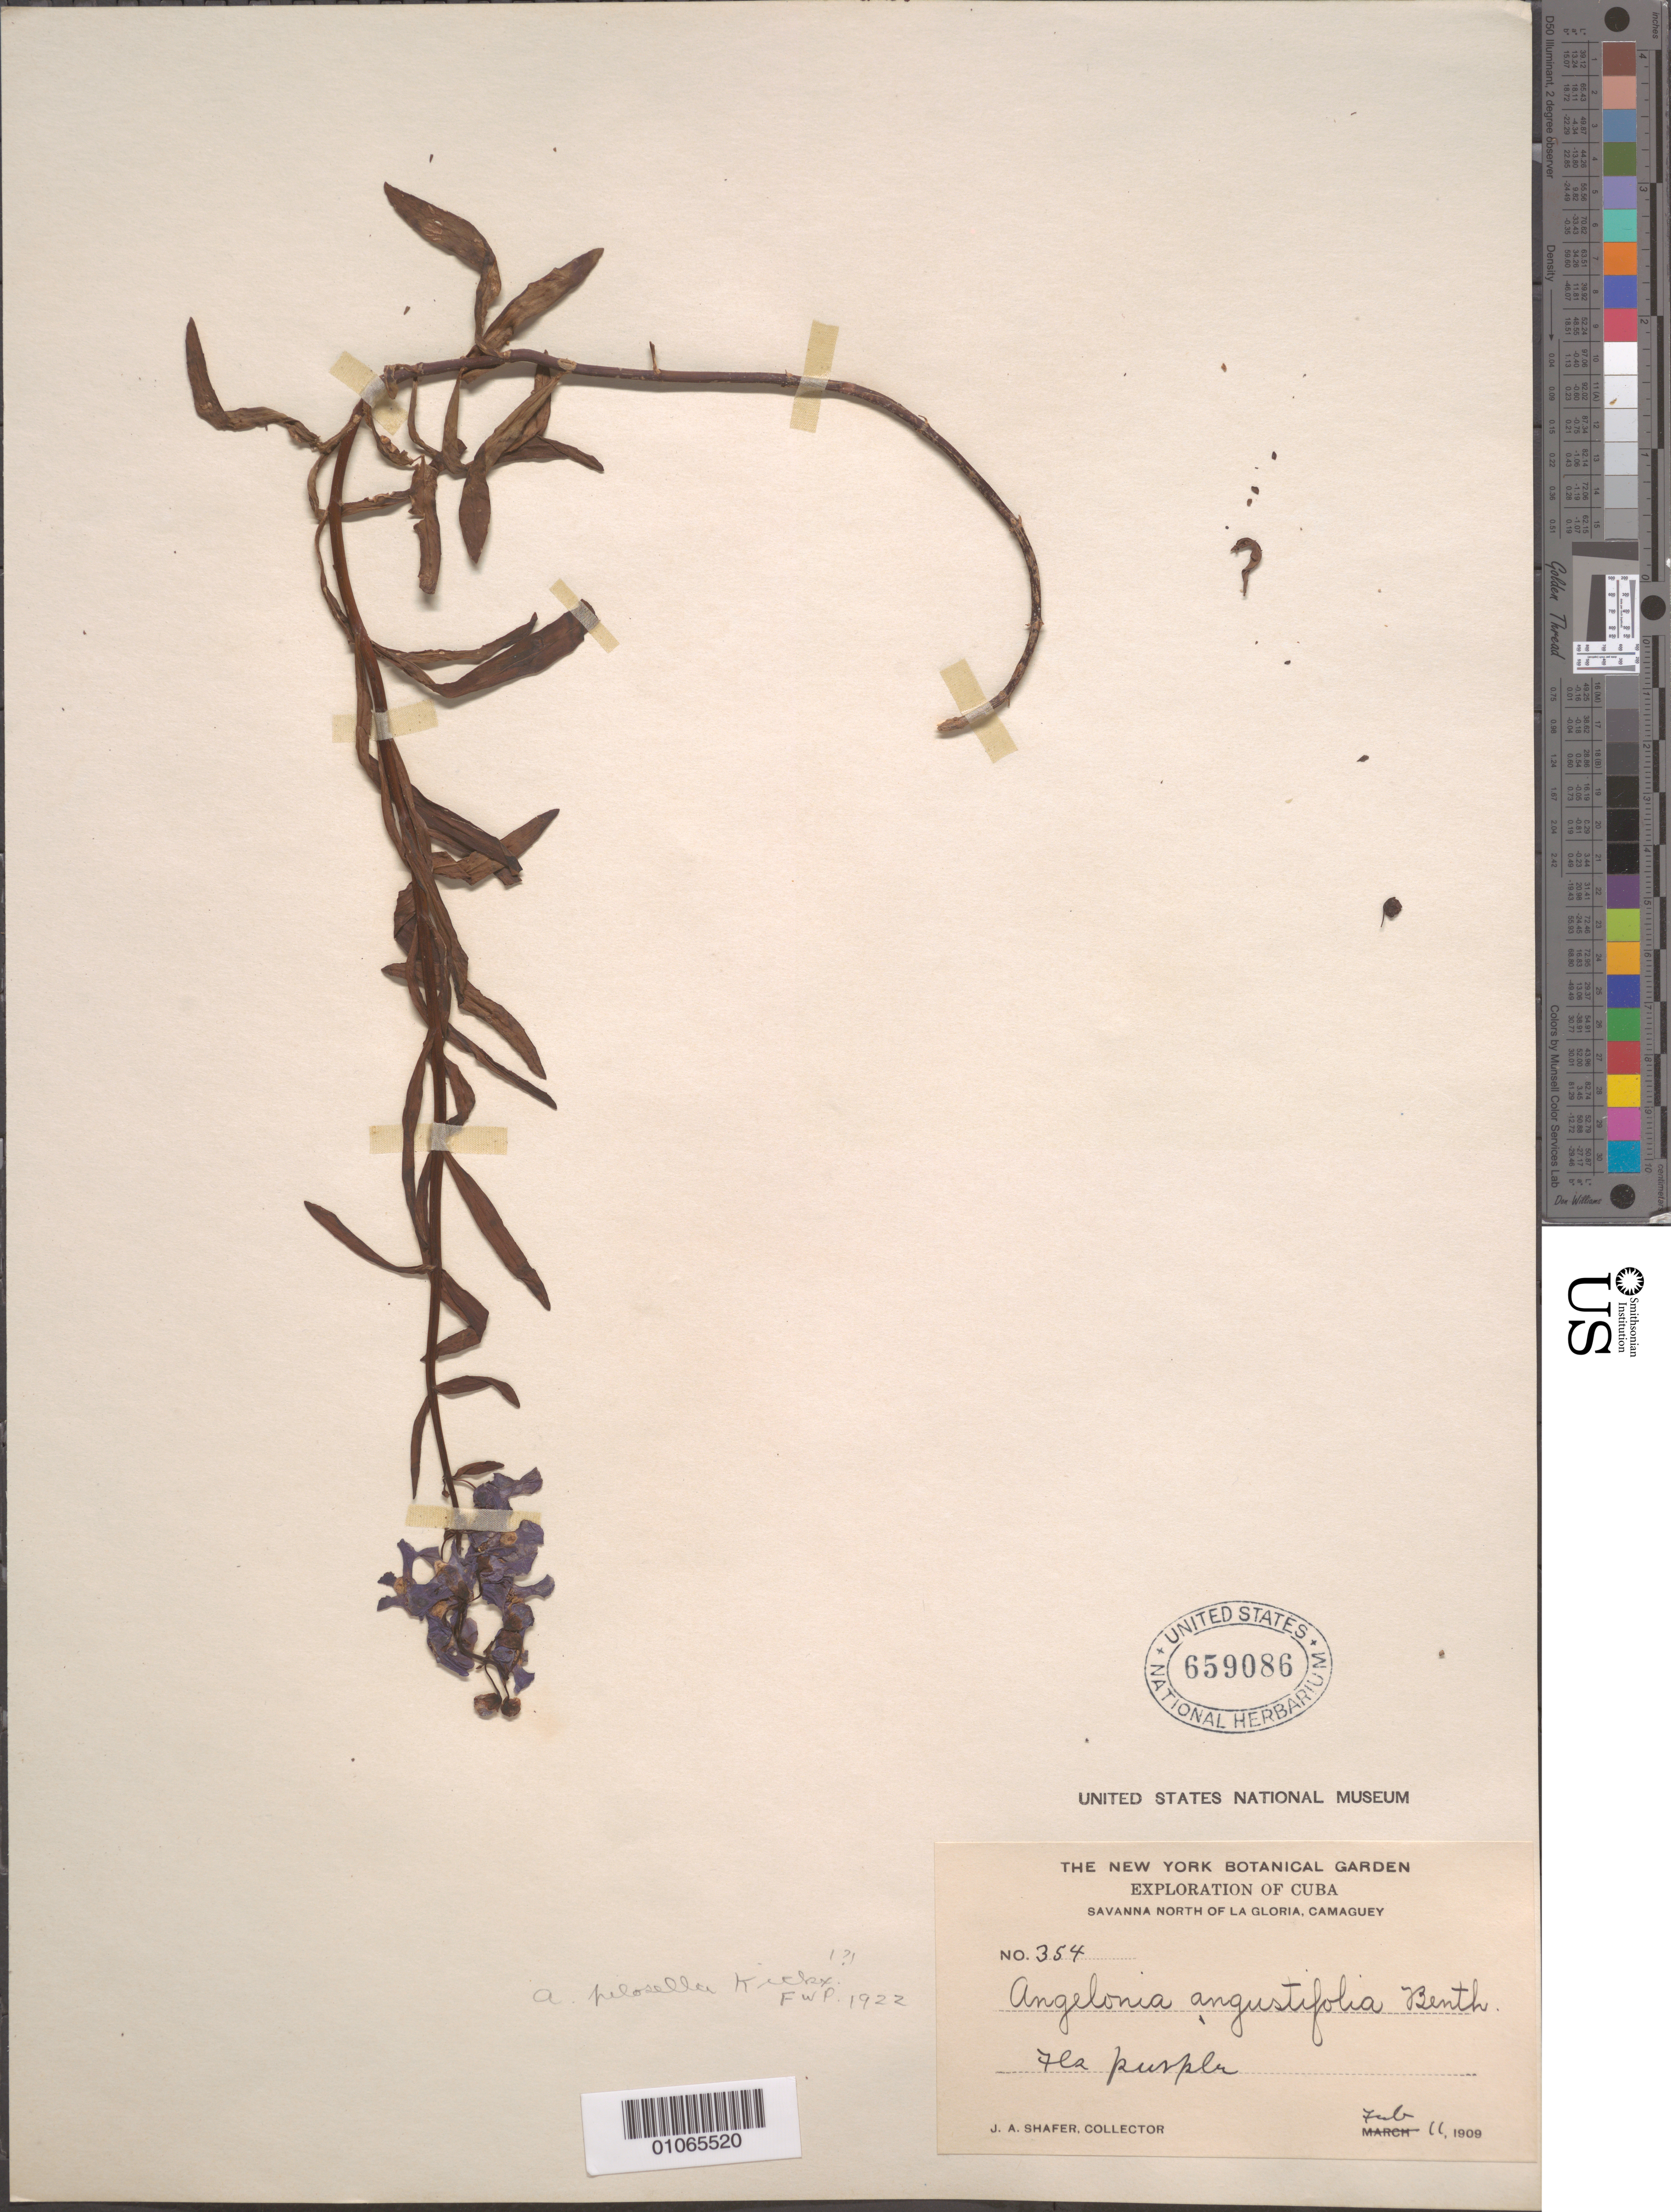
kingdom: Plantae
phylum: Tracheophyta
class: Magnoliopsida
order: Lamiales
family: Plantaginaceae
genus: Angelonia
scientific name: Angelonia pilosella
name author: J. Kickx f.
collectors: J. A. Shafer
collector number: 354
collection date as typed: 11 Feb 1909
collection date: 1909-02-11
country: Cuba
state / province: Camagüey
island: Cuba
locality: Savanna north of La Gloria, Camaguey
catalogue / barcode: US 659086